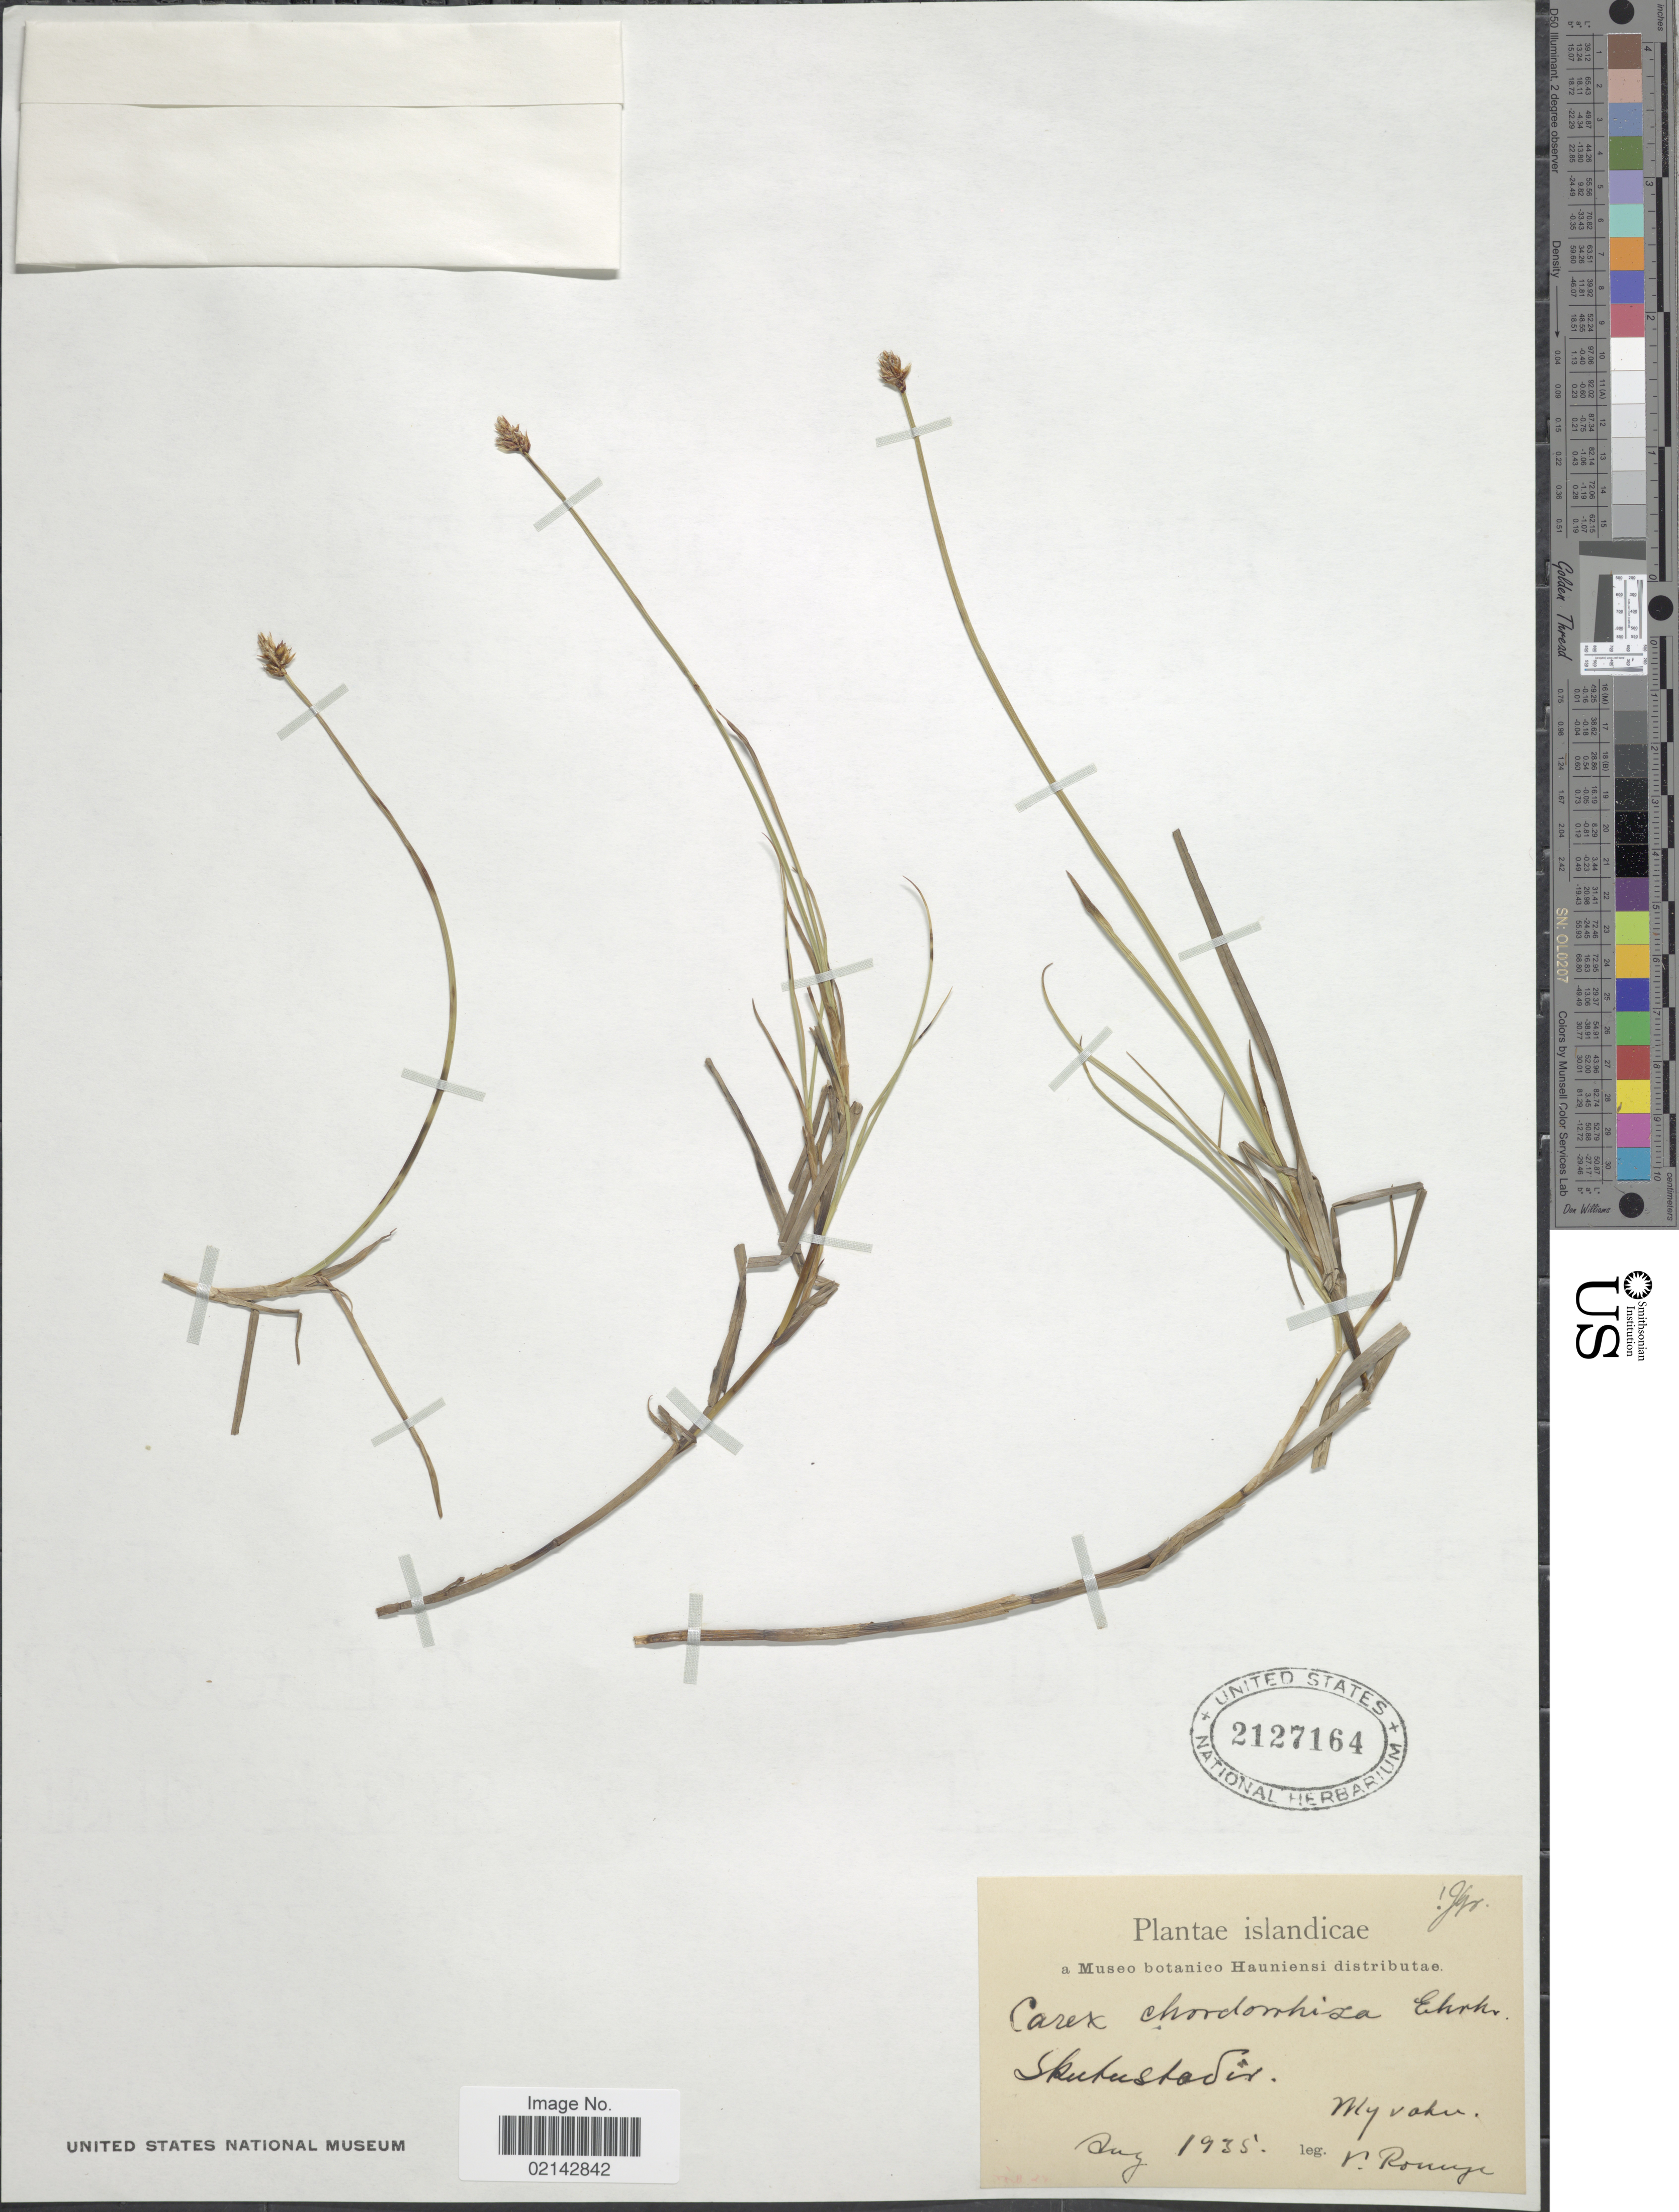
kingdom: Plantae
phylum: Tracheophyta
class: Liliopsida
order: Poales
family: Cyperaceae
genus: Carex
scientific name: Carex chordorrhiza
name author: L. f.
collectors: V. Romose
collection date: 1935-08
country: Iceland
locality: Islandicae, Skútustaðir, Myvatn.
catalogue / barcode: US 2127164